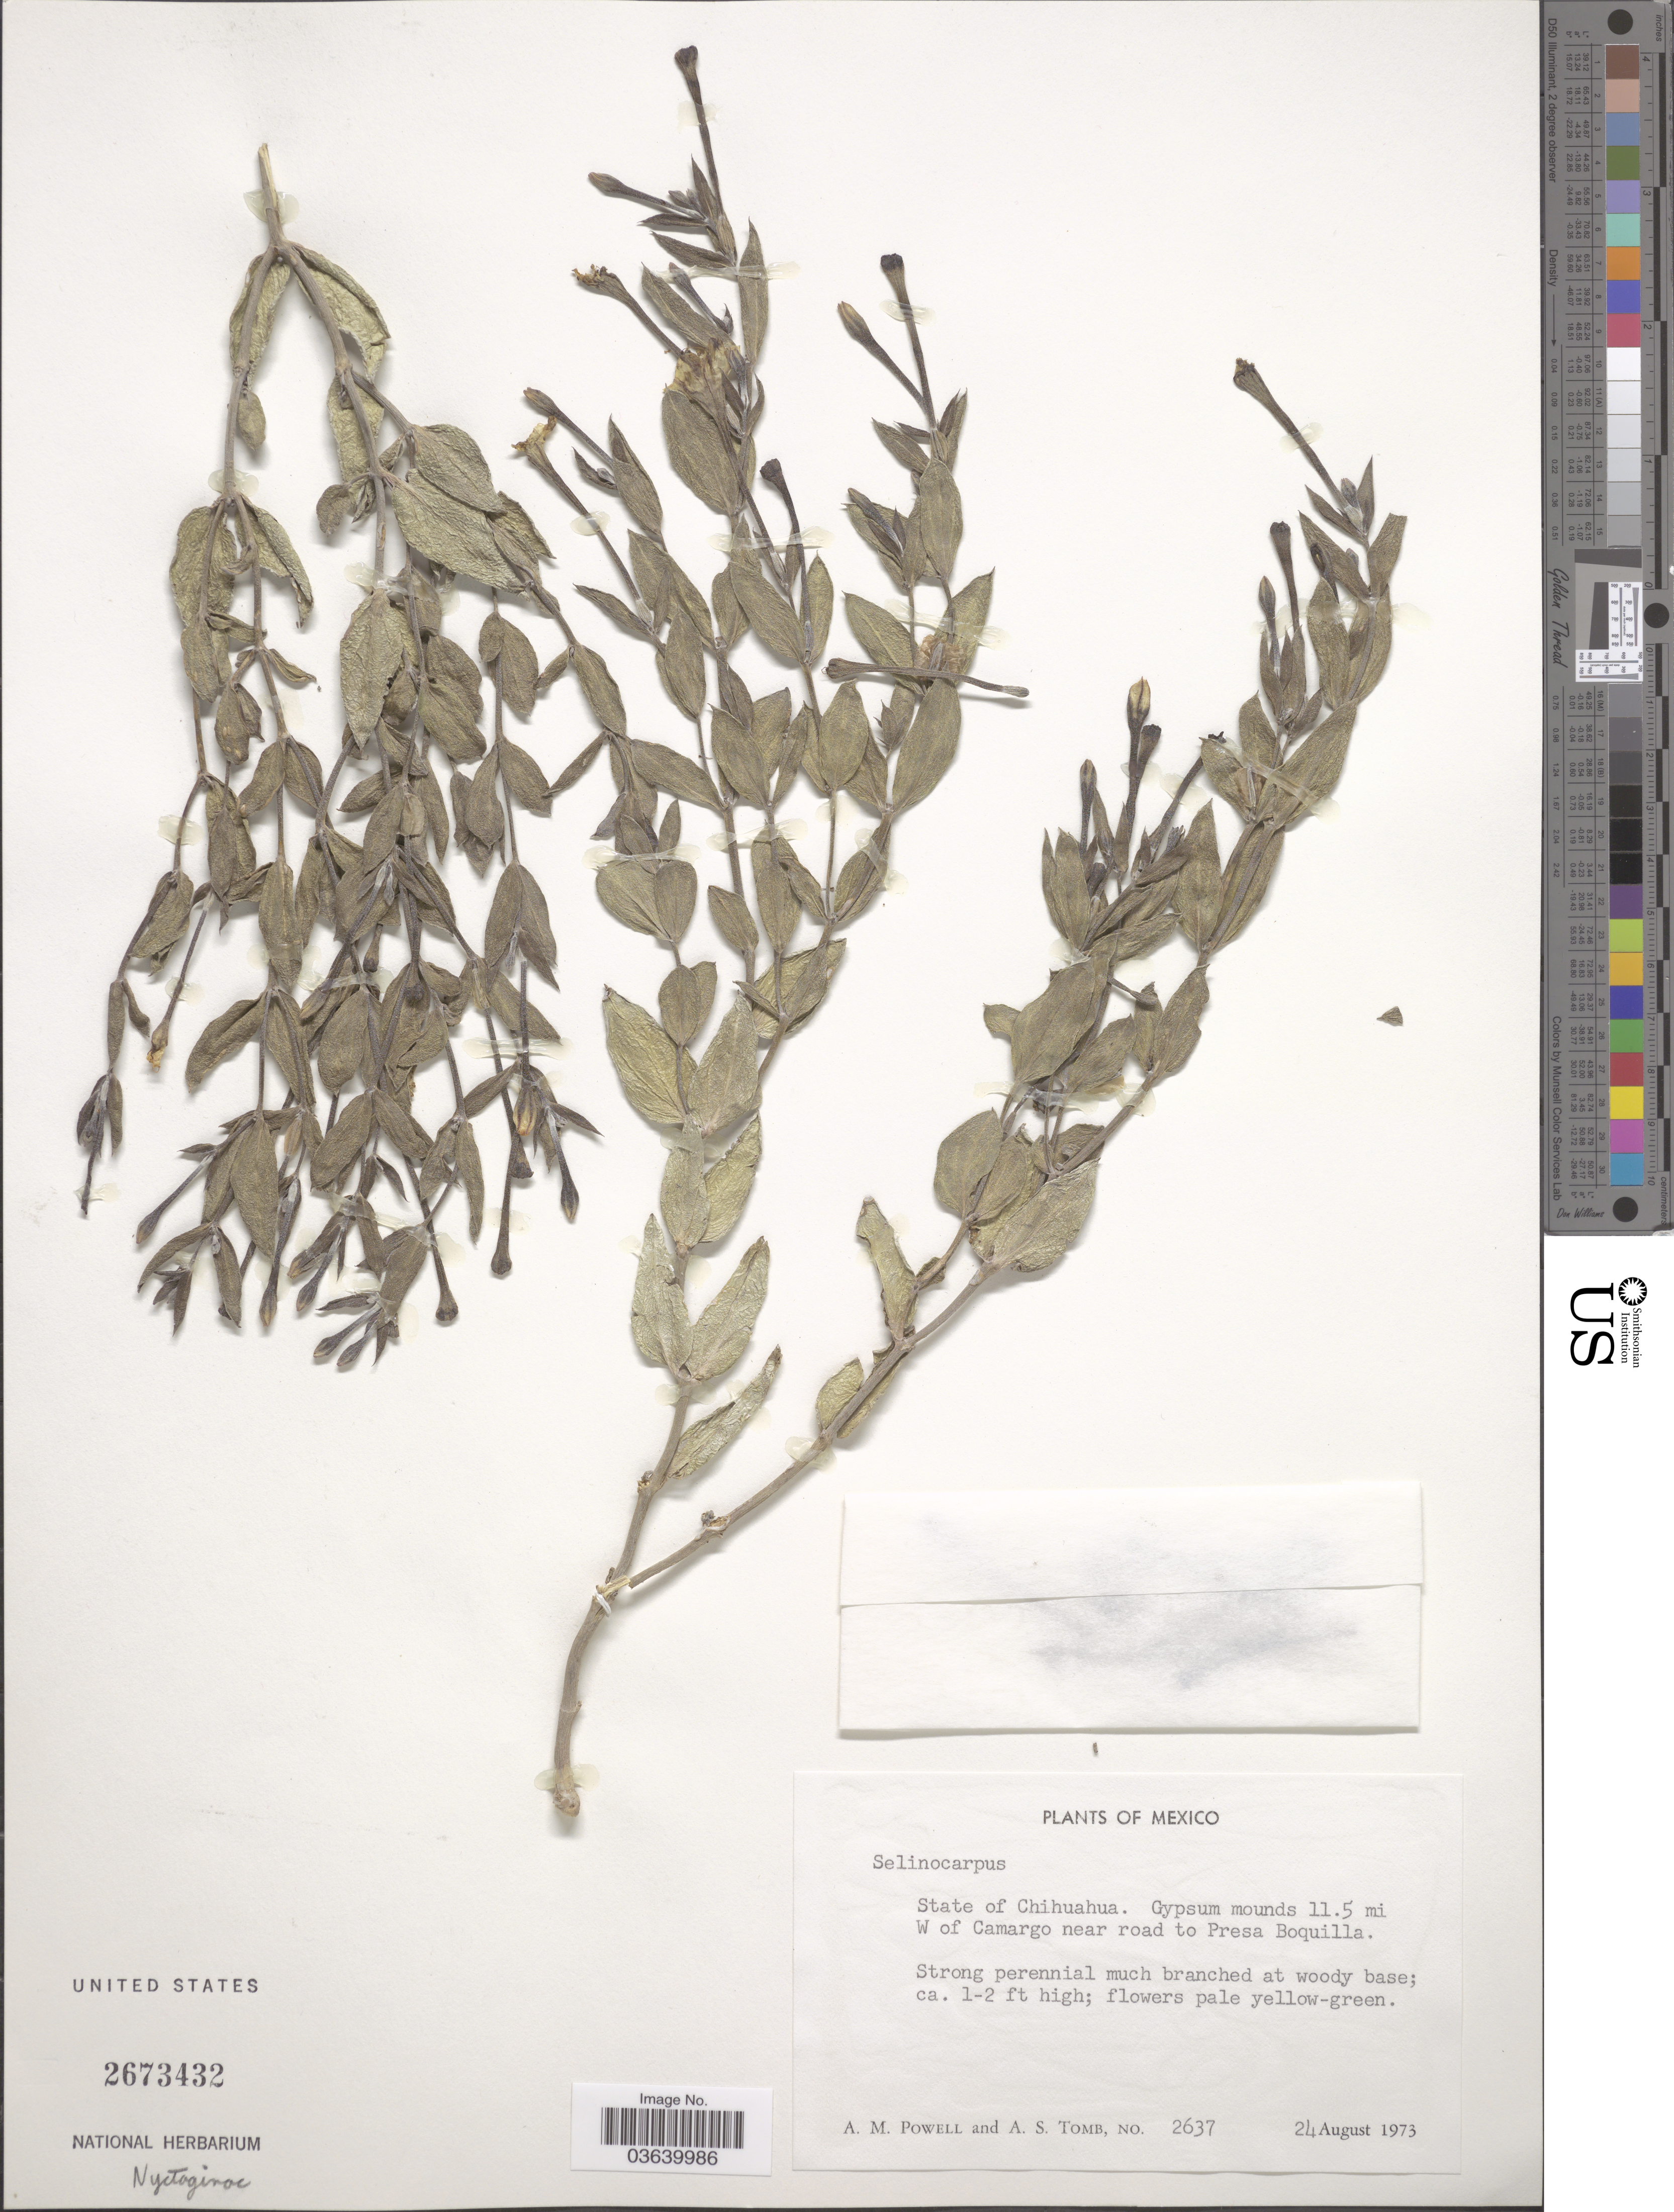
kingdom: Plantae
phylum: Tracheophyta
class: Magnoliopsida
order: Caryophyllales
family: Nyctaginaceae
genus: Acleisanthes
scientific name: Acleisanthes lanceolatus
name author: (Wooton) R.A. Levin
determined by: Strong, Mark T., (BOT), Smithsonian Institution - National Museum of Natural History (UNITED STATES)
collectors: A. M. Powell & A. Tomb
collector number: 2637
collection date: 1973-08-24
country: Mexico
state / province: Chihuahua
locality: Gypsum mounds 11.5 mi W of Camargo near road to Presa Boquilla.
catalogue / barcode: US 2673432